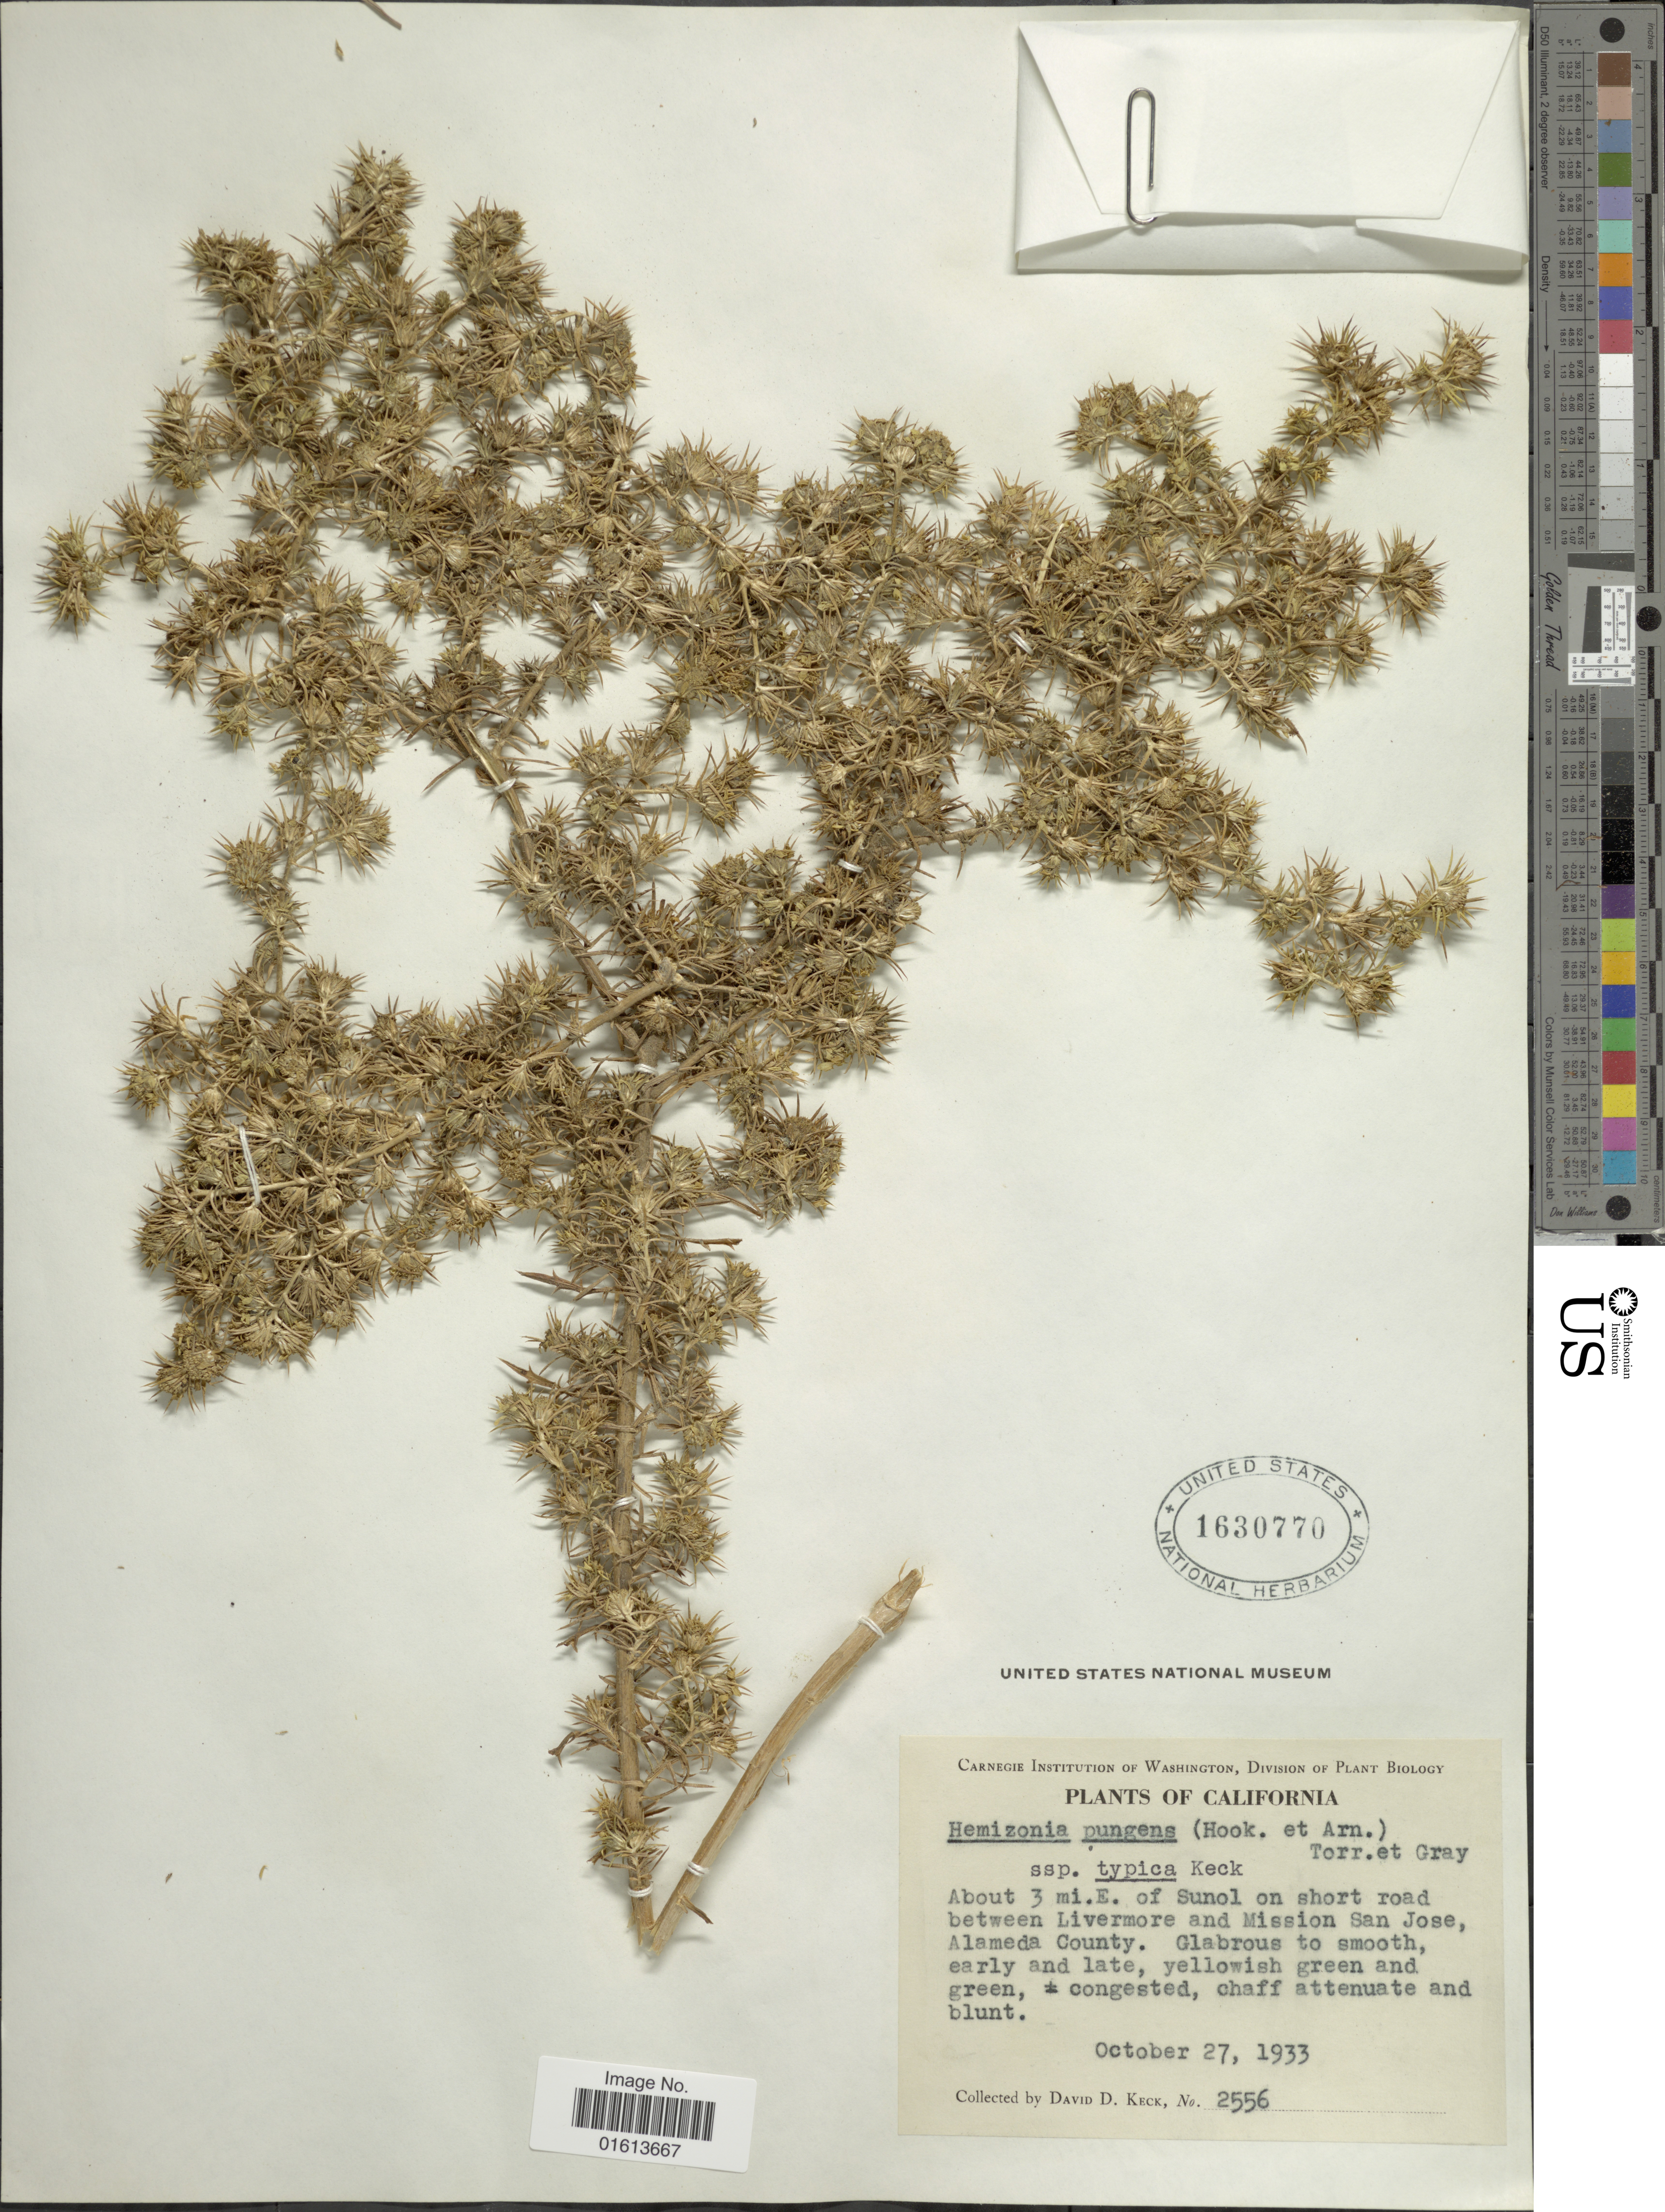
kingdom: Plantae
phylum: Tracheophyta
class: Magnoliopsida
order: Asterales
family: Asteraceae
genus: Centromadia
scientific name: Centromadia pungens subsp. pungens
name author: Hook. & Arn.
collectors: D. D. Keck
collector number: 2556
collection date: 1933-10-27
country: United States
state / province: California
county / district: Alameda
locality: California. About 3 mi. E. of Sunol on short road between Livermore and Mission San Jose, Alameda County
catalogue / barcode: US 1630770